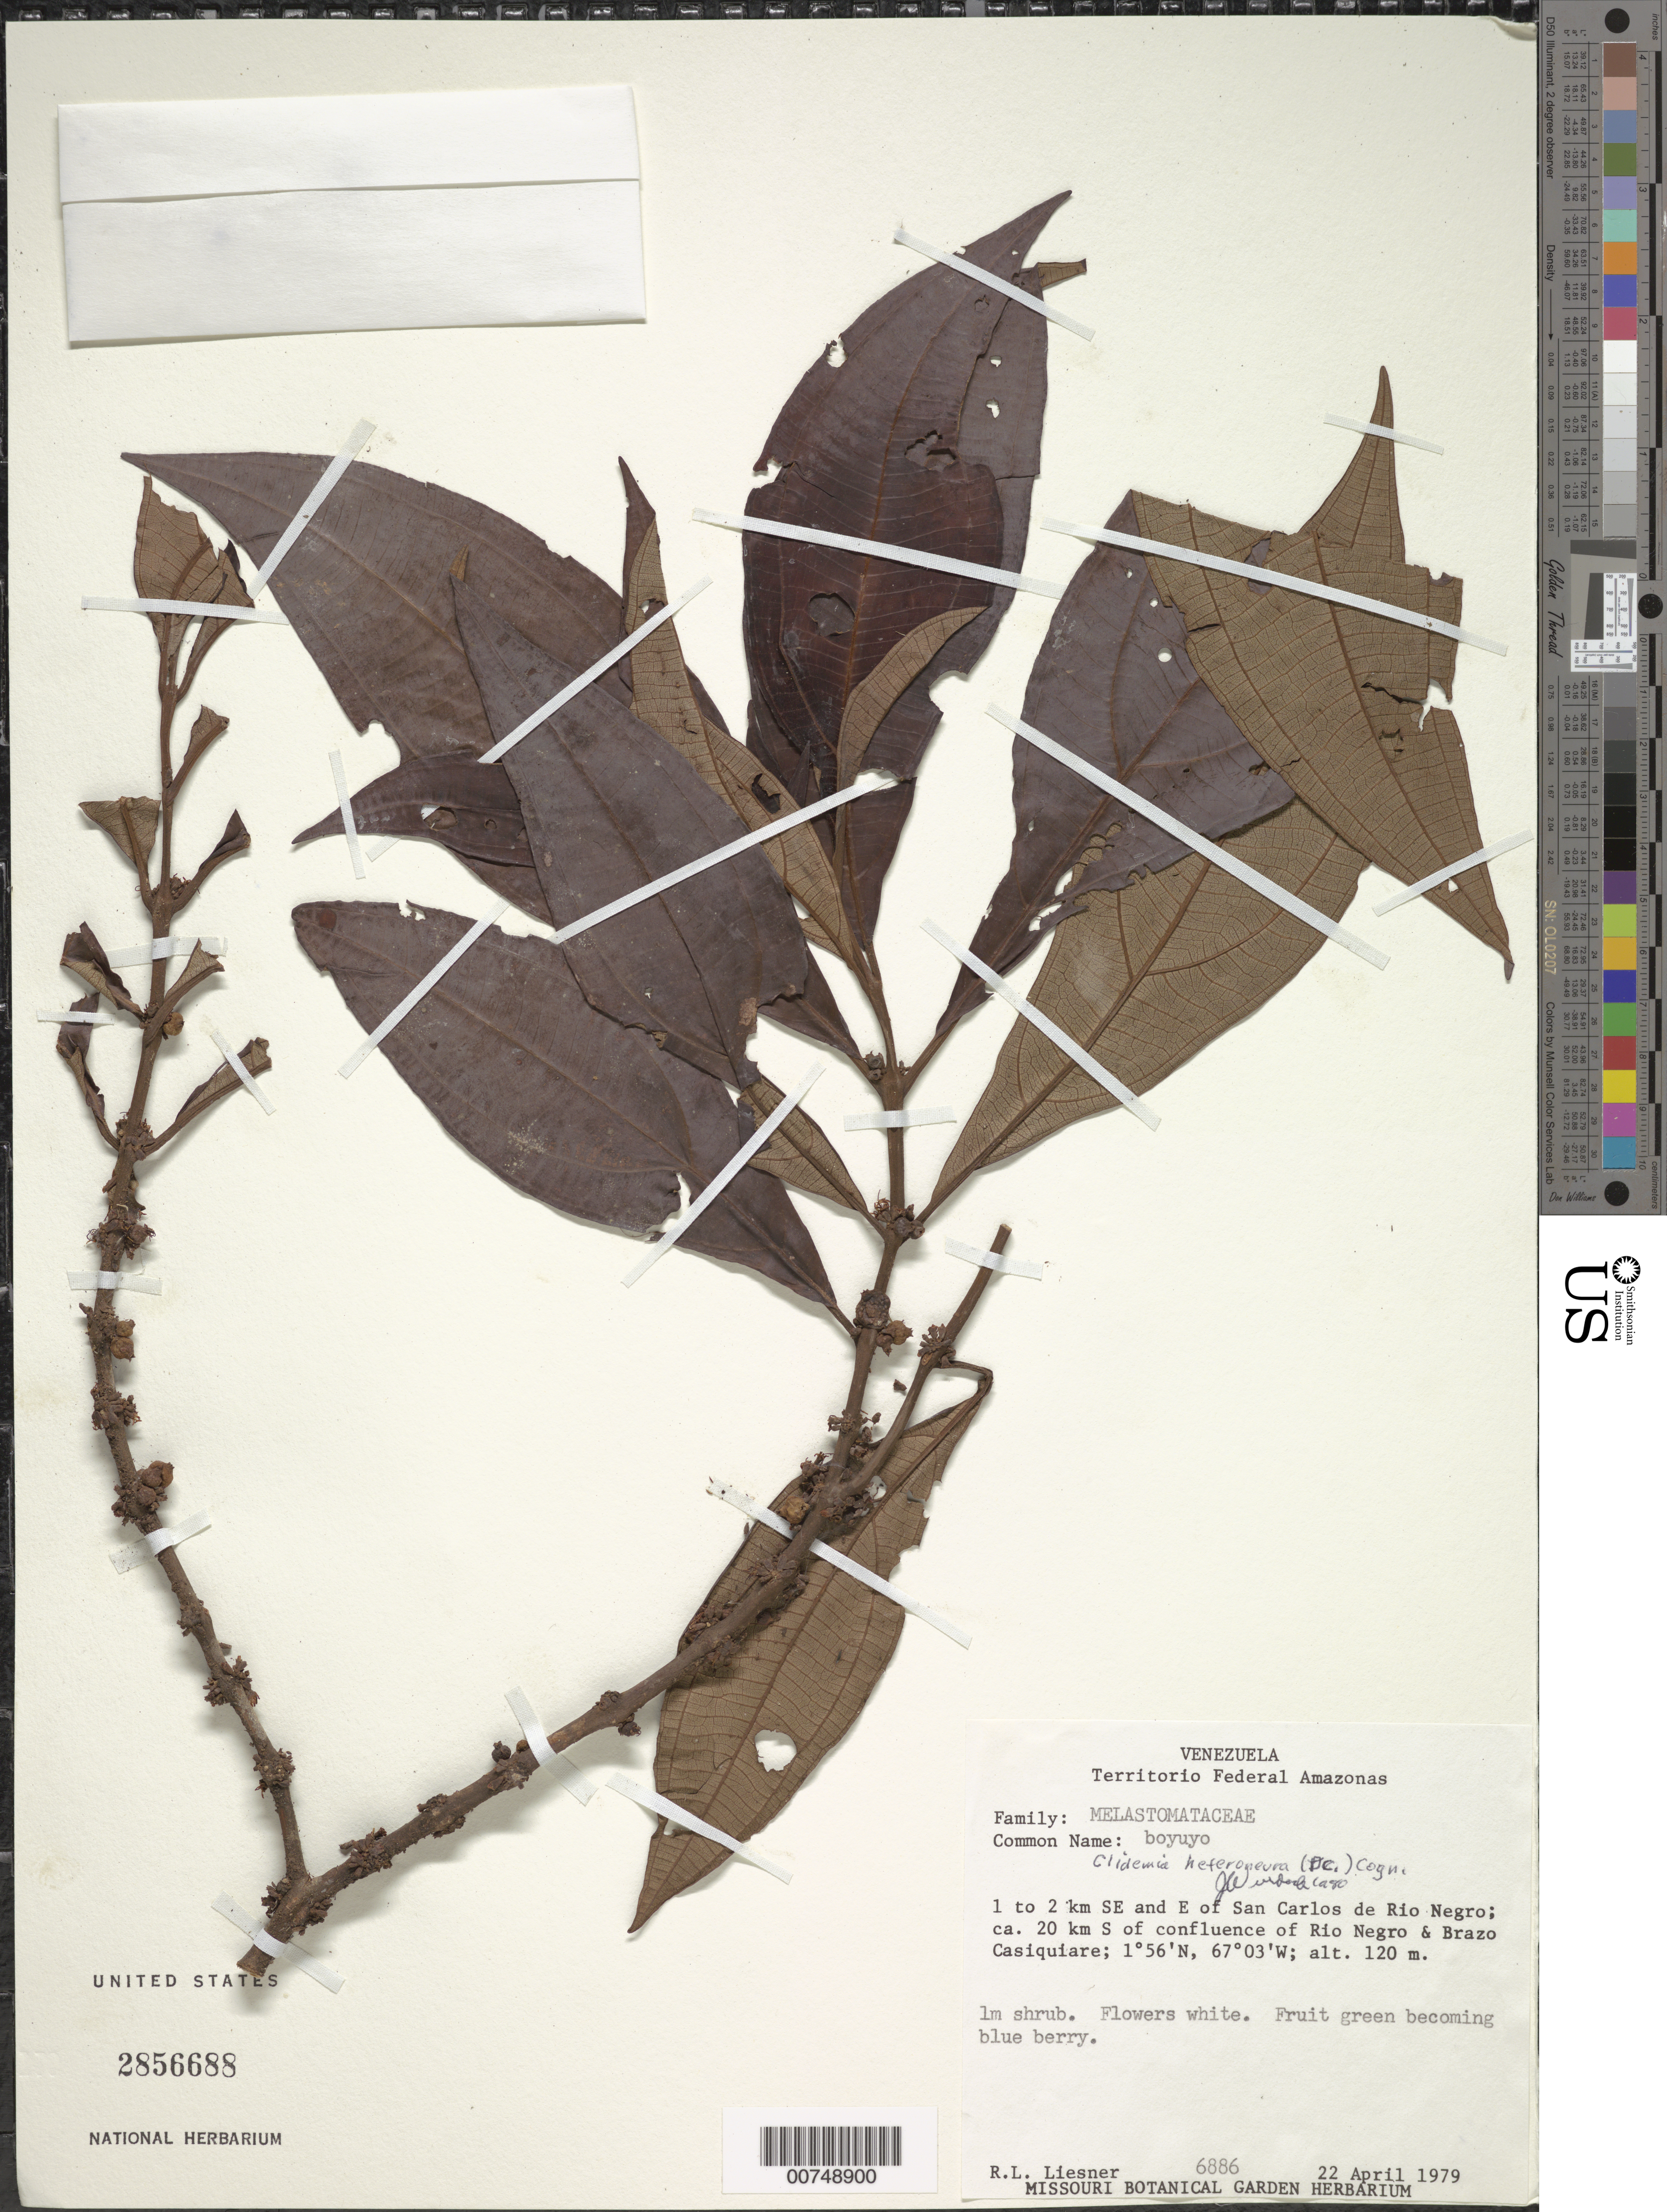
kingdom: Plantae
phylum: Tracheophyta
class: Magnoliopsida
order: Myrtales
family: Melastomataceae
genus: Clidemia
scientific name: Clidemia heteroneura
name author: (DC.) Cogn.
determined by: Wurdack, John J., (US), US (UNITED STATES)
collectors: R. L. Liesner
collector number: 6886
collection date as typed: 22-Apr-79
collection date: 1979-04-22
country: Venezuela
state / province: Amazonas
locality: San Carlos de Río Negro, 1-2 km SE and E of; ca 20 km S of confluence of Río Negro and Brazo Casiquiare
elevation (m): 120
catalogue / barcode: US 2856688